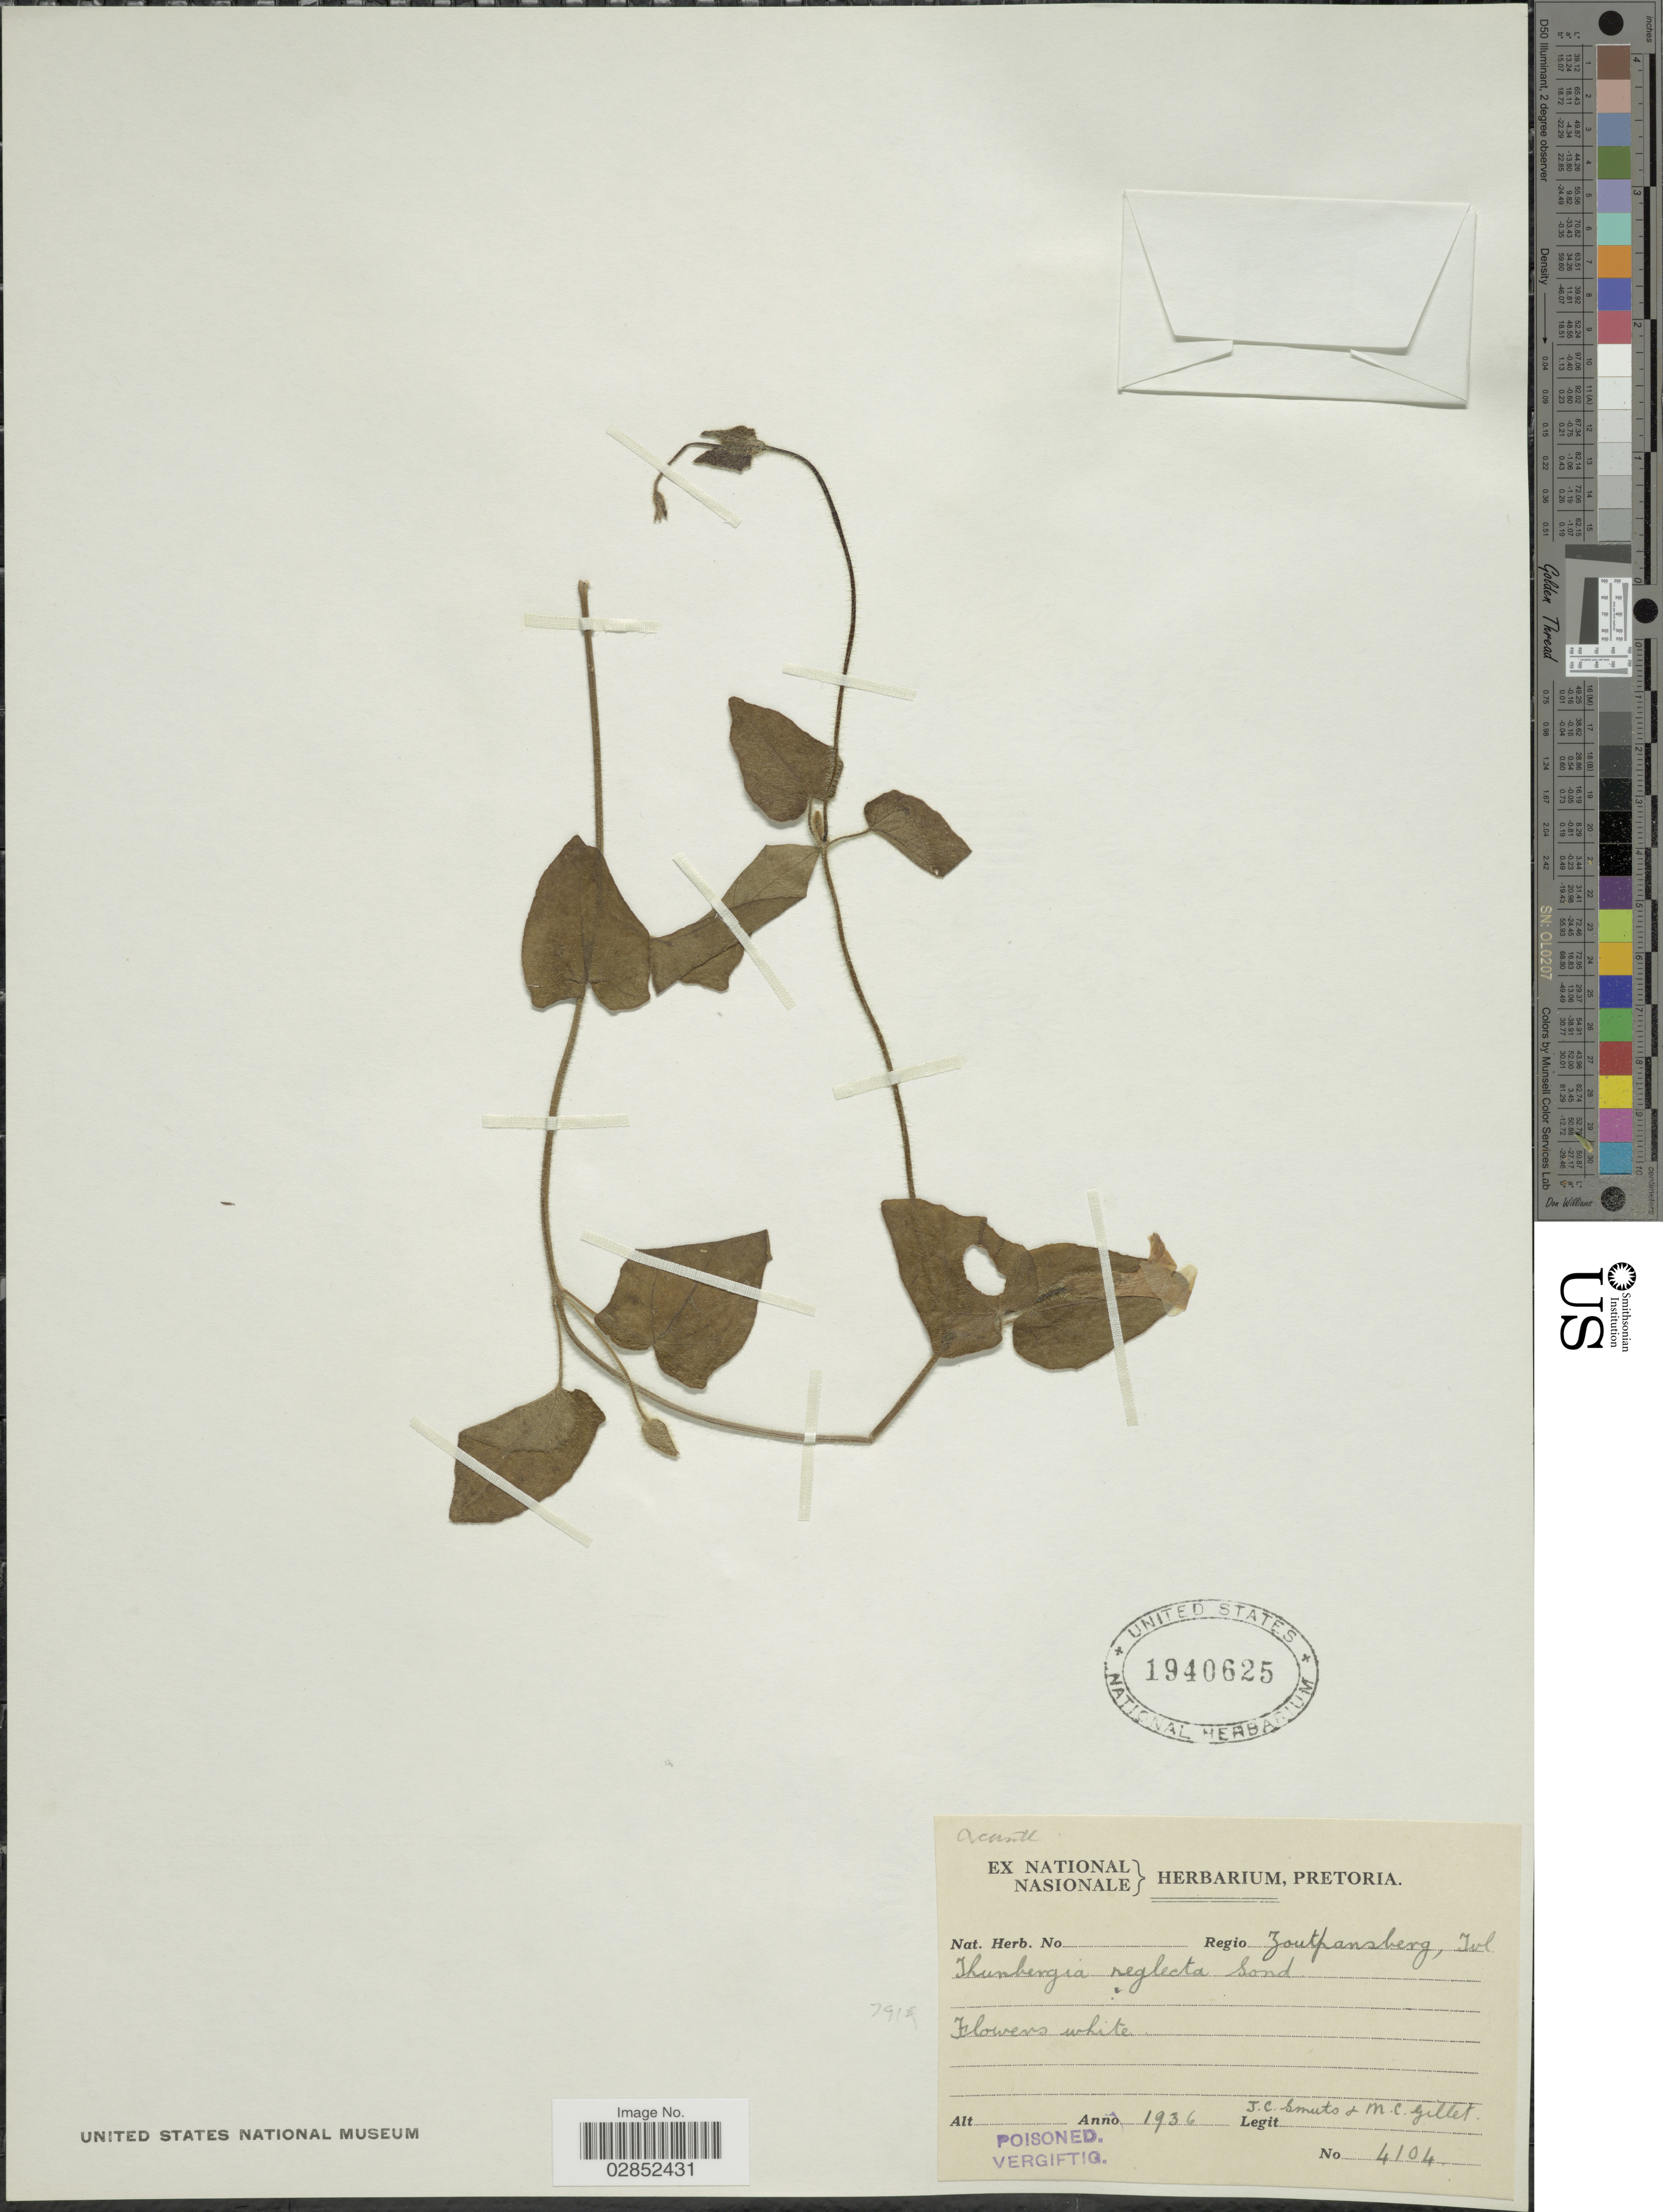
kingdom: Plantae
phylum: Tracheophyta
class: Magnoliopsida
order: Lamiales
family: Acanthaceae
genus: Thunbergia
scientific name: Thunbergia neglecta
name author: Sond.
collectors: J. C. Smuts & M. Gillet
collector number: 4104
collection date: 1936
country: South Africa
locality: Regio Zoutpansberg, Tvl.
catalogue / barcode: US 1940625